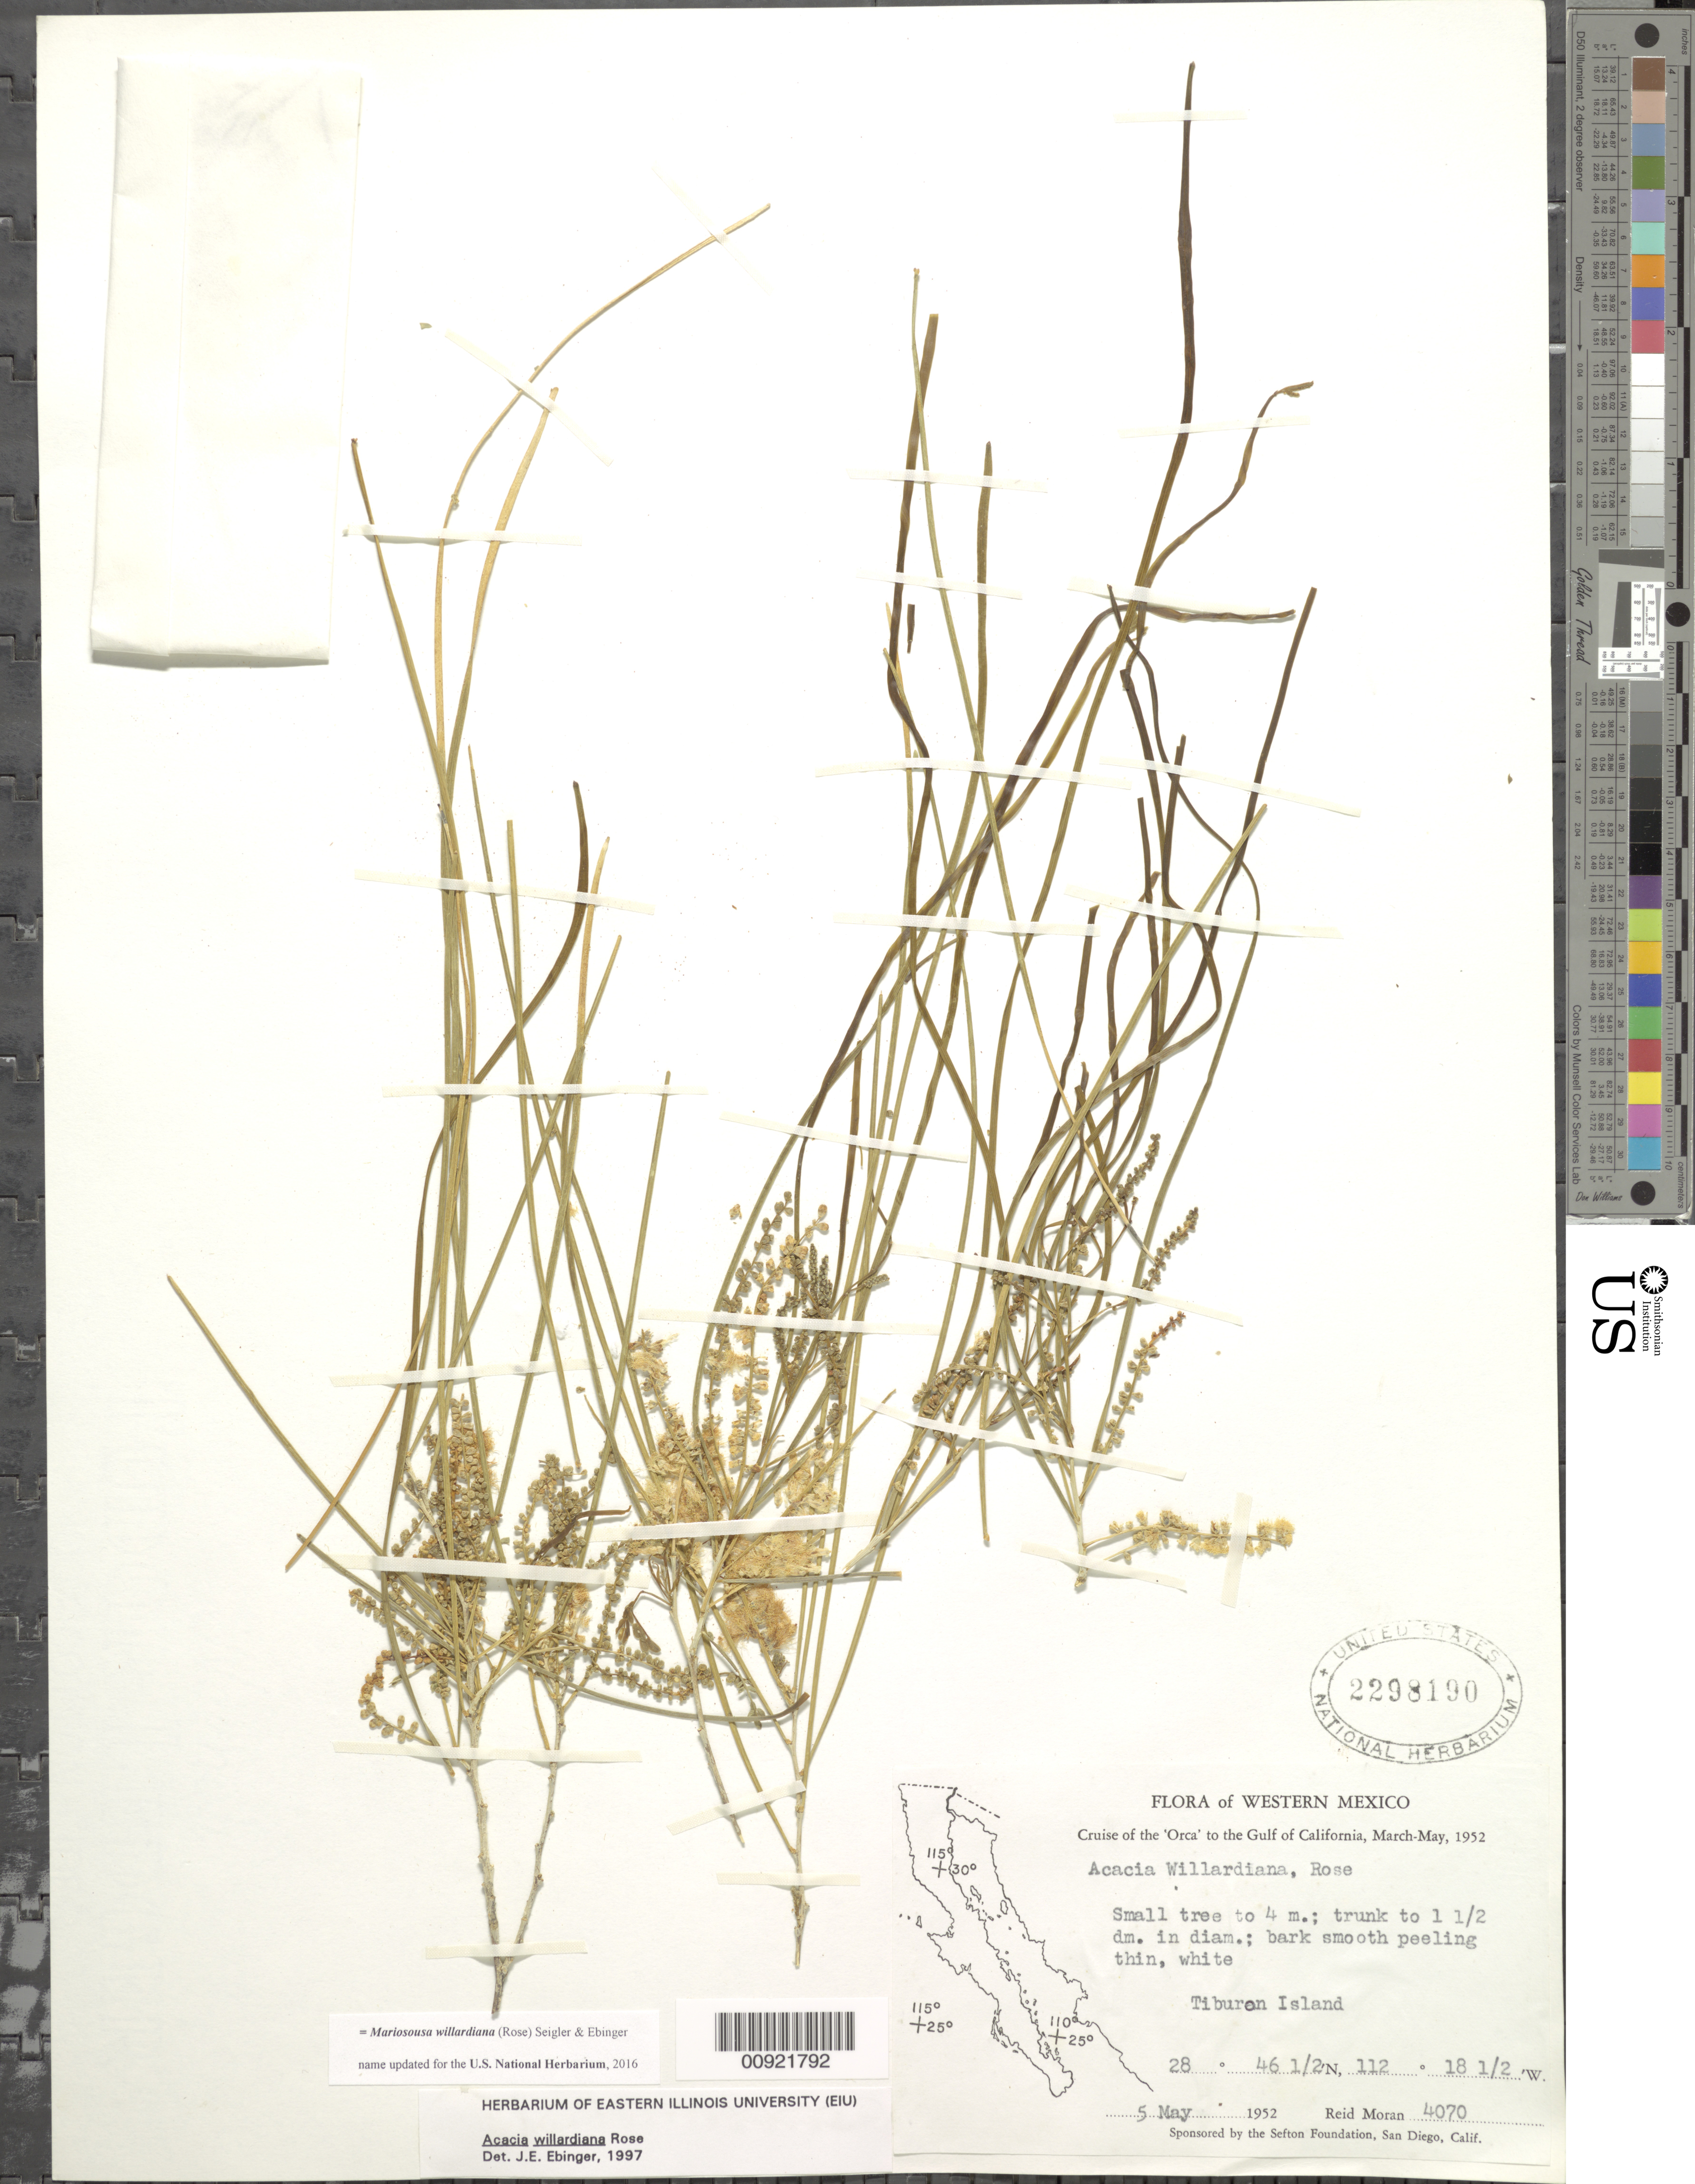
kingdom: Plantae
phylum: Tracheophyta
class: Magnoliopsida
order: Fabales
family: Fabaceae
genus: Mariosousa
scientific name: Mariosousa willardiana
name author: (Rose) Seigler & Ebinger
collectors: R. V. Moran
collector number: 4070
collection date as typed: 05 May 1952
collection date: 1952-05-05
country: Mexico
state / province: Sonora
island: Tiburon I.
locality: Tiburon Island.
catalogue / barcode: US 2298190